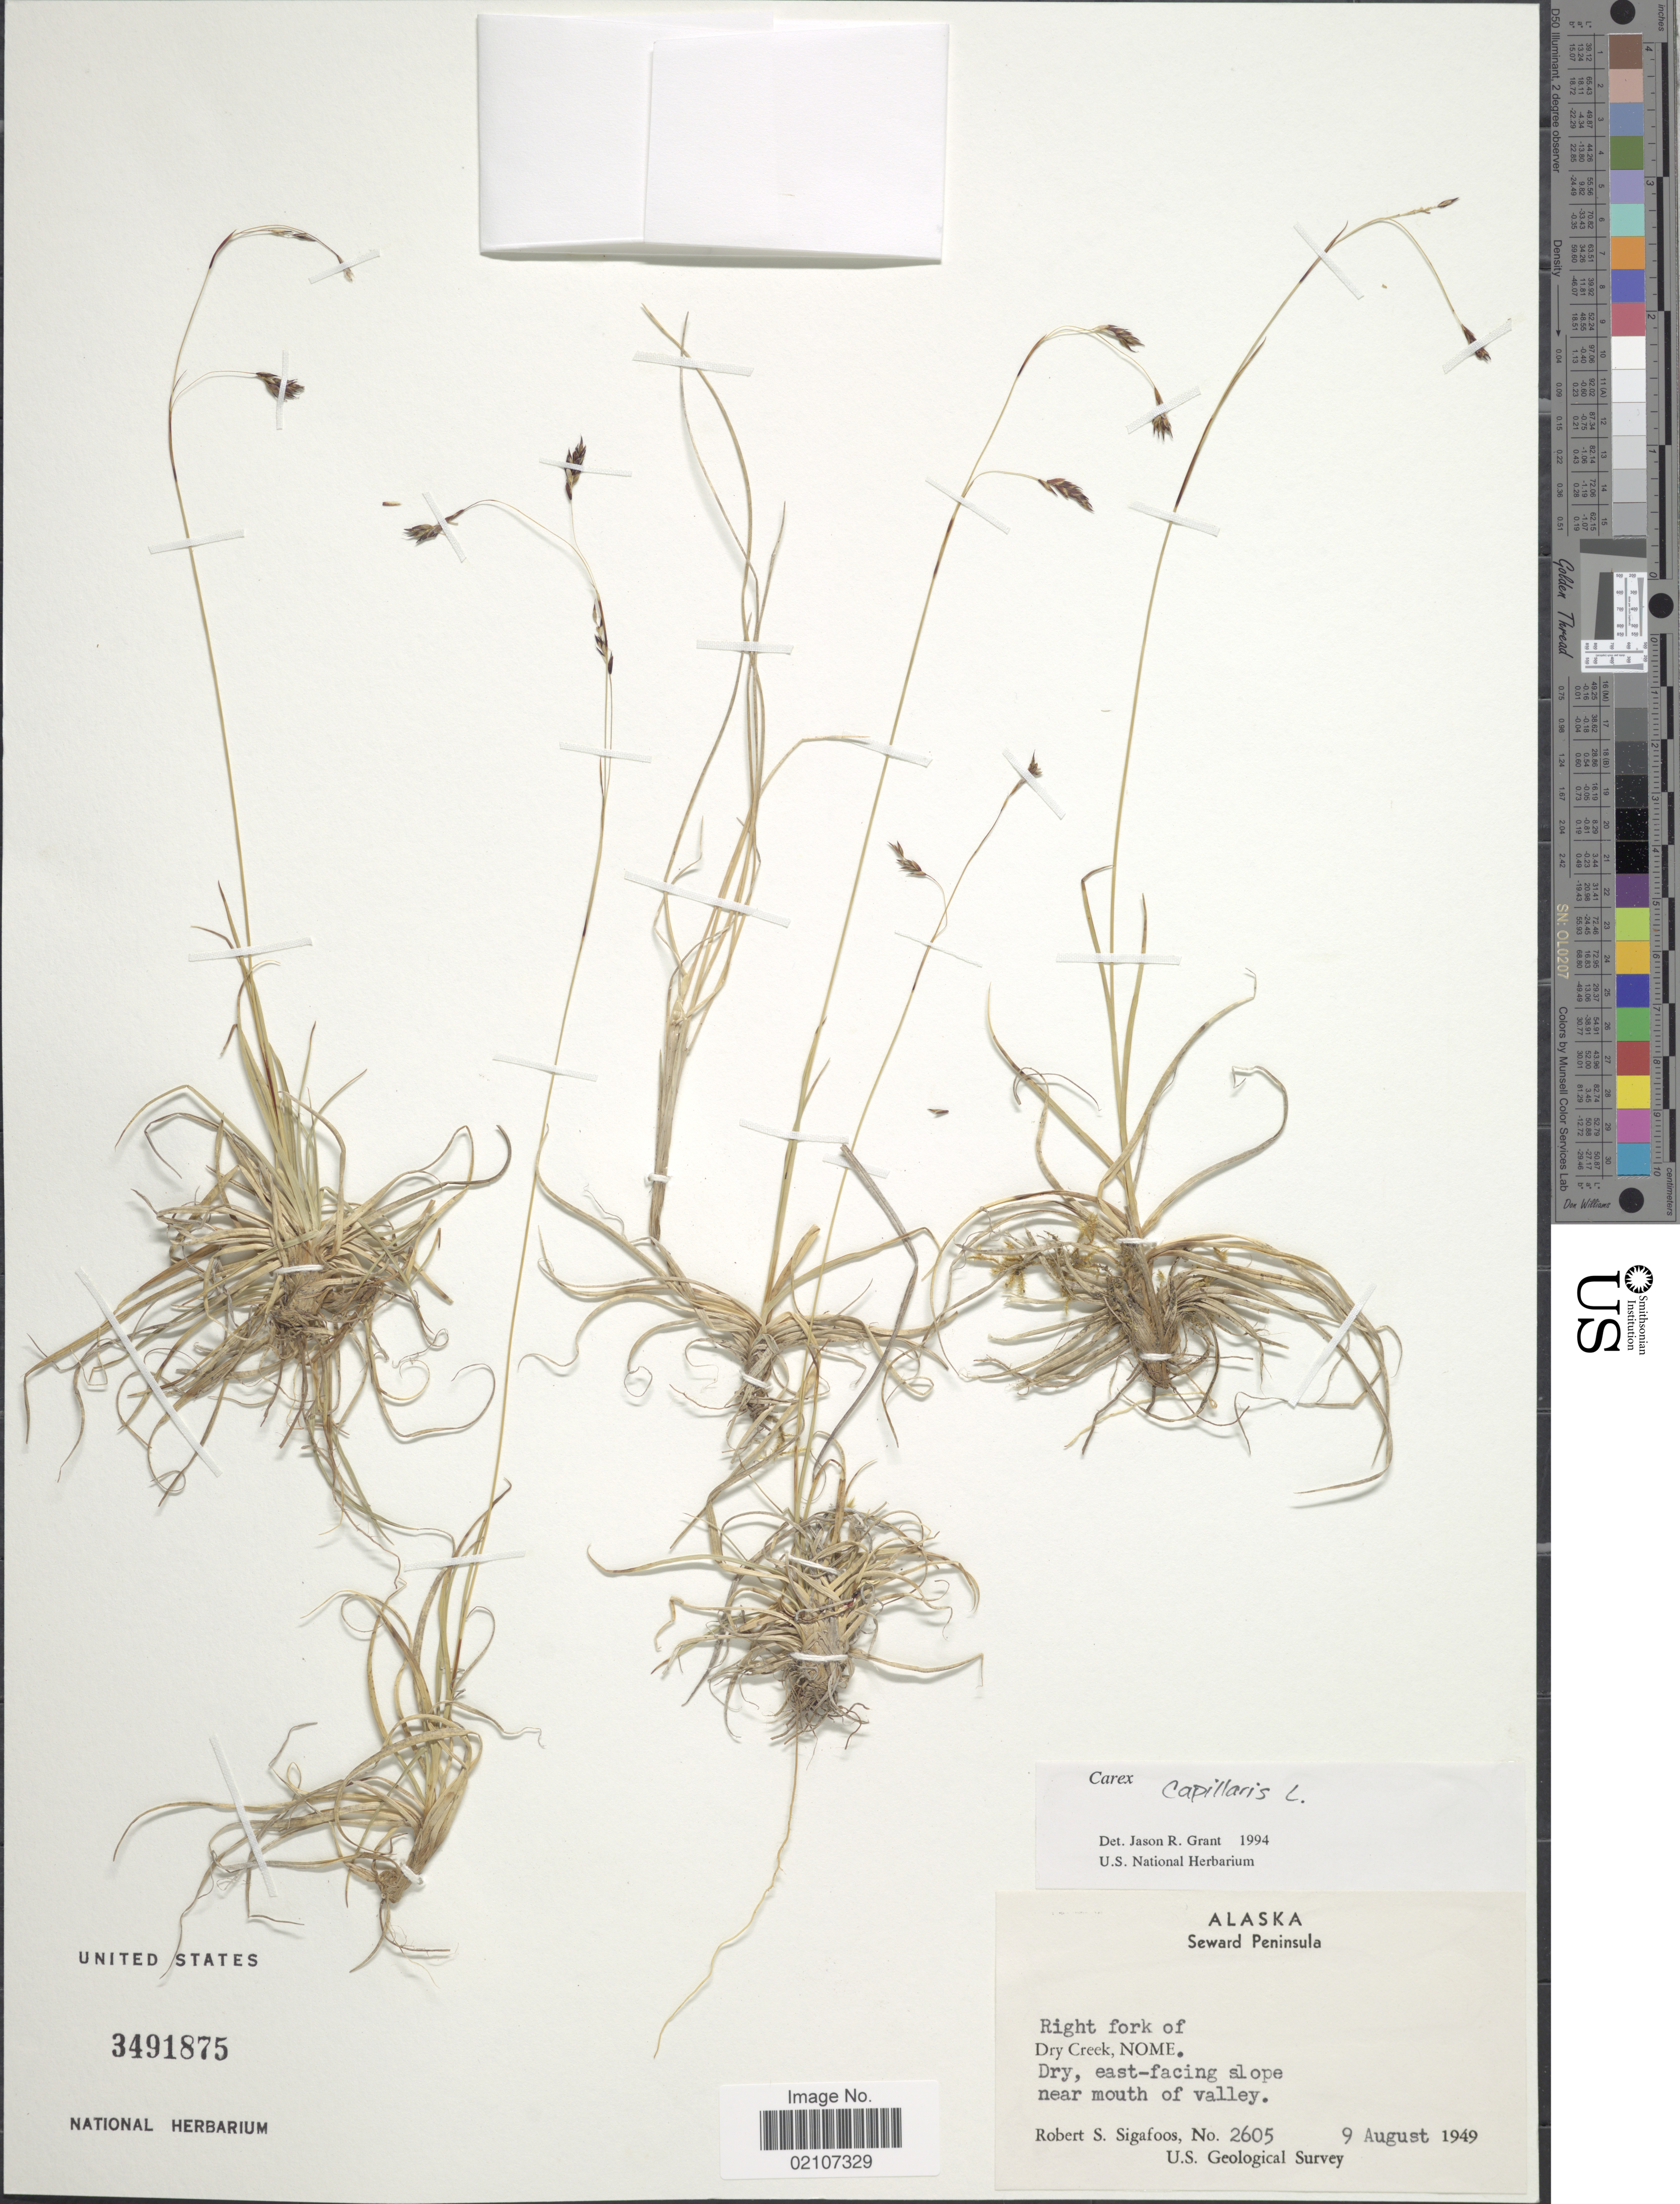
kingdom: Plantae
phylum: Tracheophyta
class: Liliopsida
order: Poales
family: Cyperaceae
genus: Carex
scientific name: Carex capillaris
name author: L.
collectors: R. Sigafoos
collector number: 2605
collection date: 1949-08-09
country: United States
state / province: Alaska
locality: Seward Peninsula. Righ fork of Dry Creek, Nome. Dry, east-facing slope near mouth of valley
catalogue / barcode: US 3491875